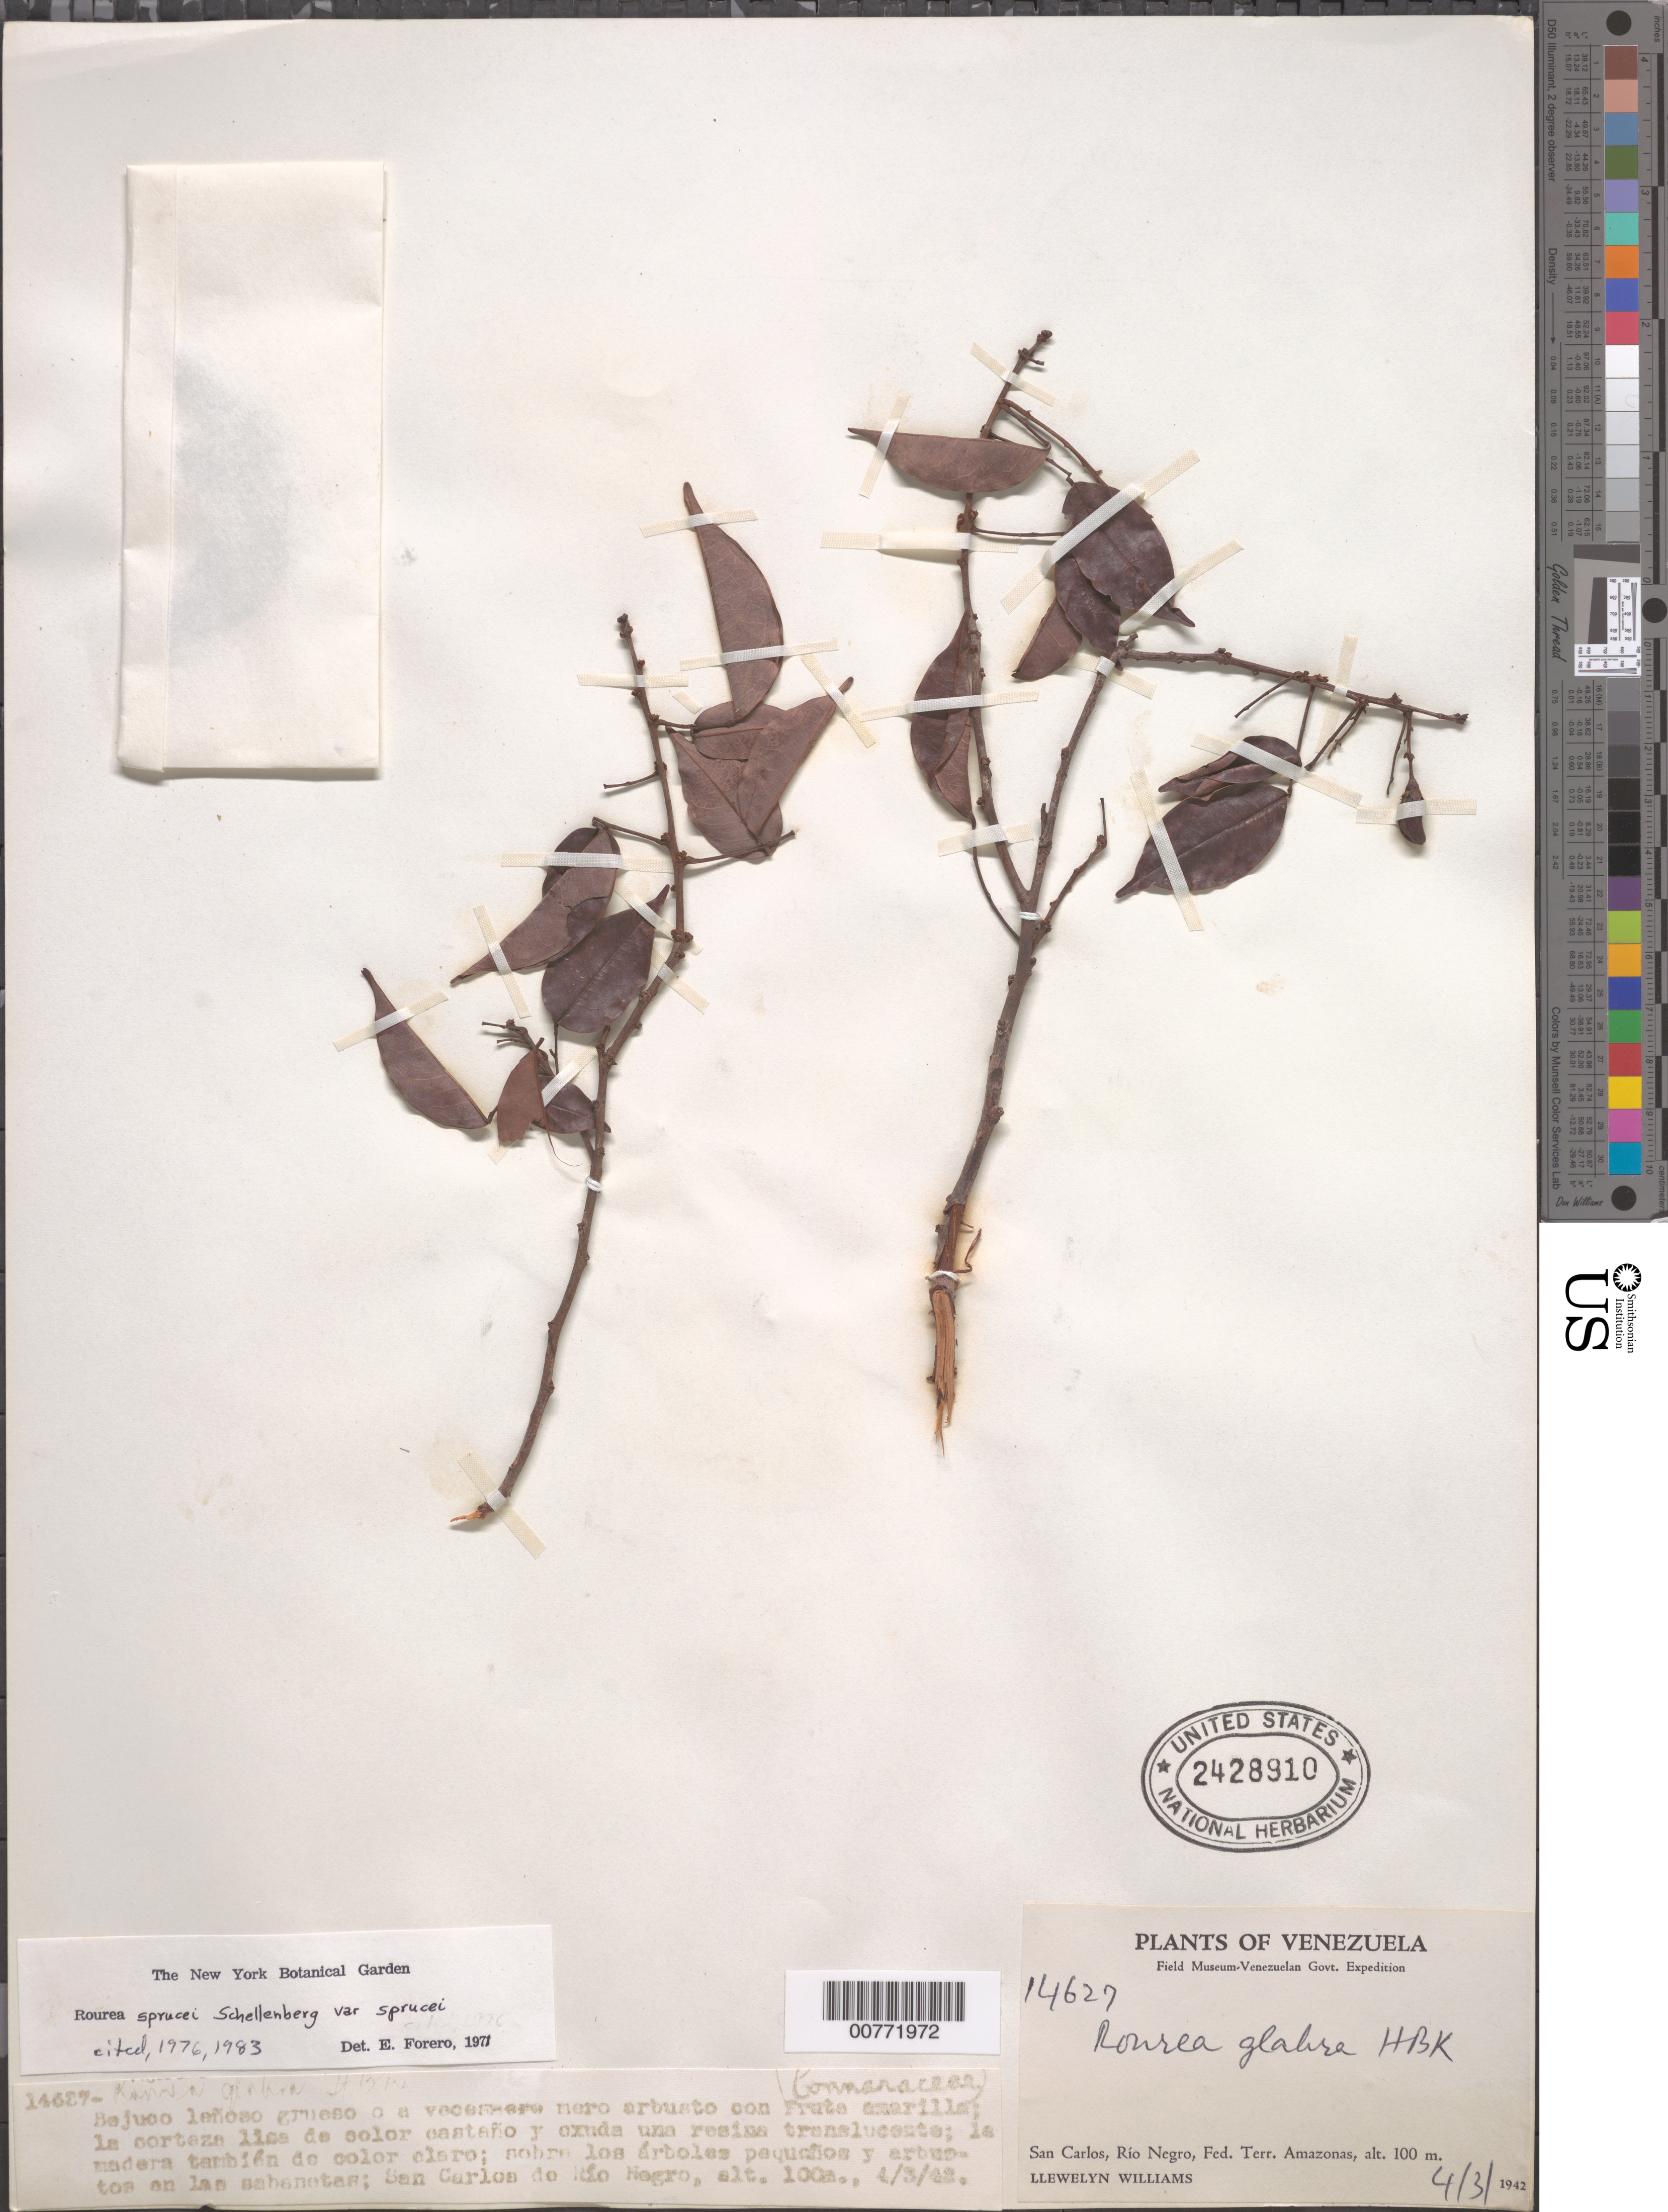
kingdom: Plantae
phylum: Tracheophyta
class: Magnoliopsida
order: Oxalidales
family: Connaraceae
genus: Rourea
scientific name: Rourea sprucei var. sprucei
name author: G. Schellenb.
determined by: Forero, E.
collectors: Ll. Williams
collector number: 14627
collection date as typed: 4-Mar-42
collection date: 1942-03-04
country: Venezuela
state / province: Amazonas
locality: San Carlos de Río Negro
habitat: Sobre los arboles pequeños y arbustos en las sabanetas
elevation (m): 100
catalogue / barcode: US 2428910